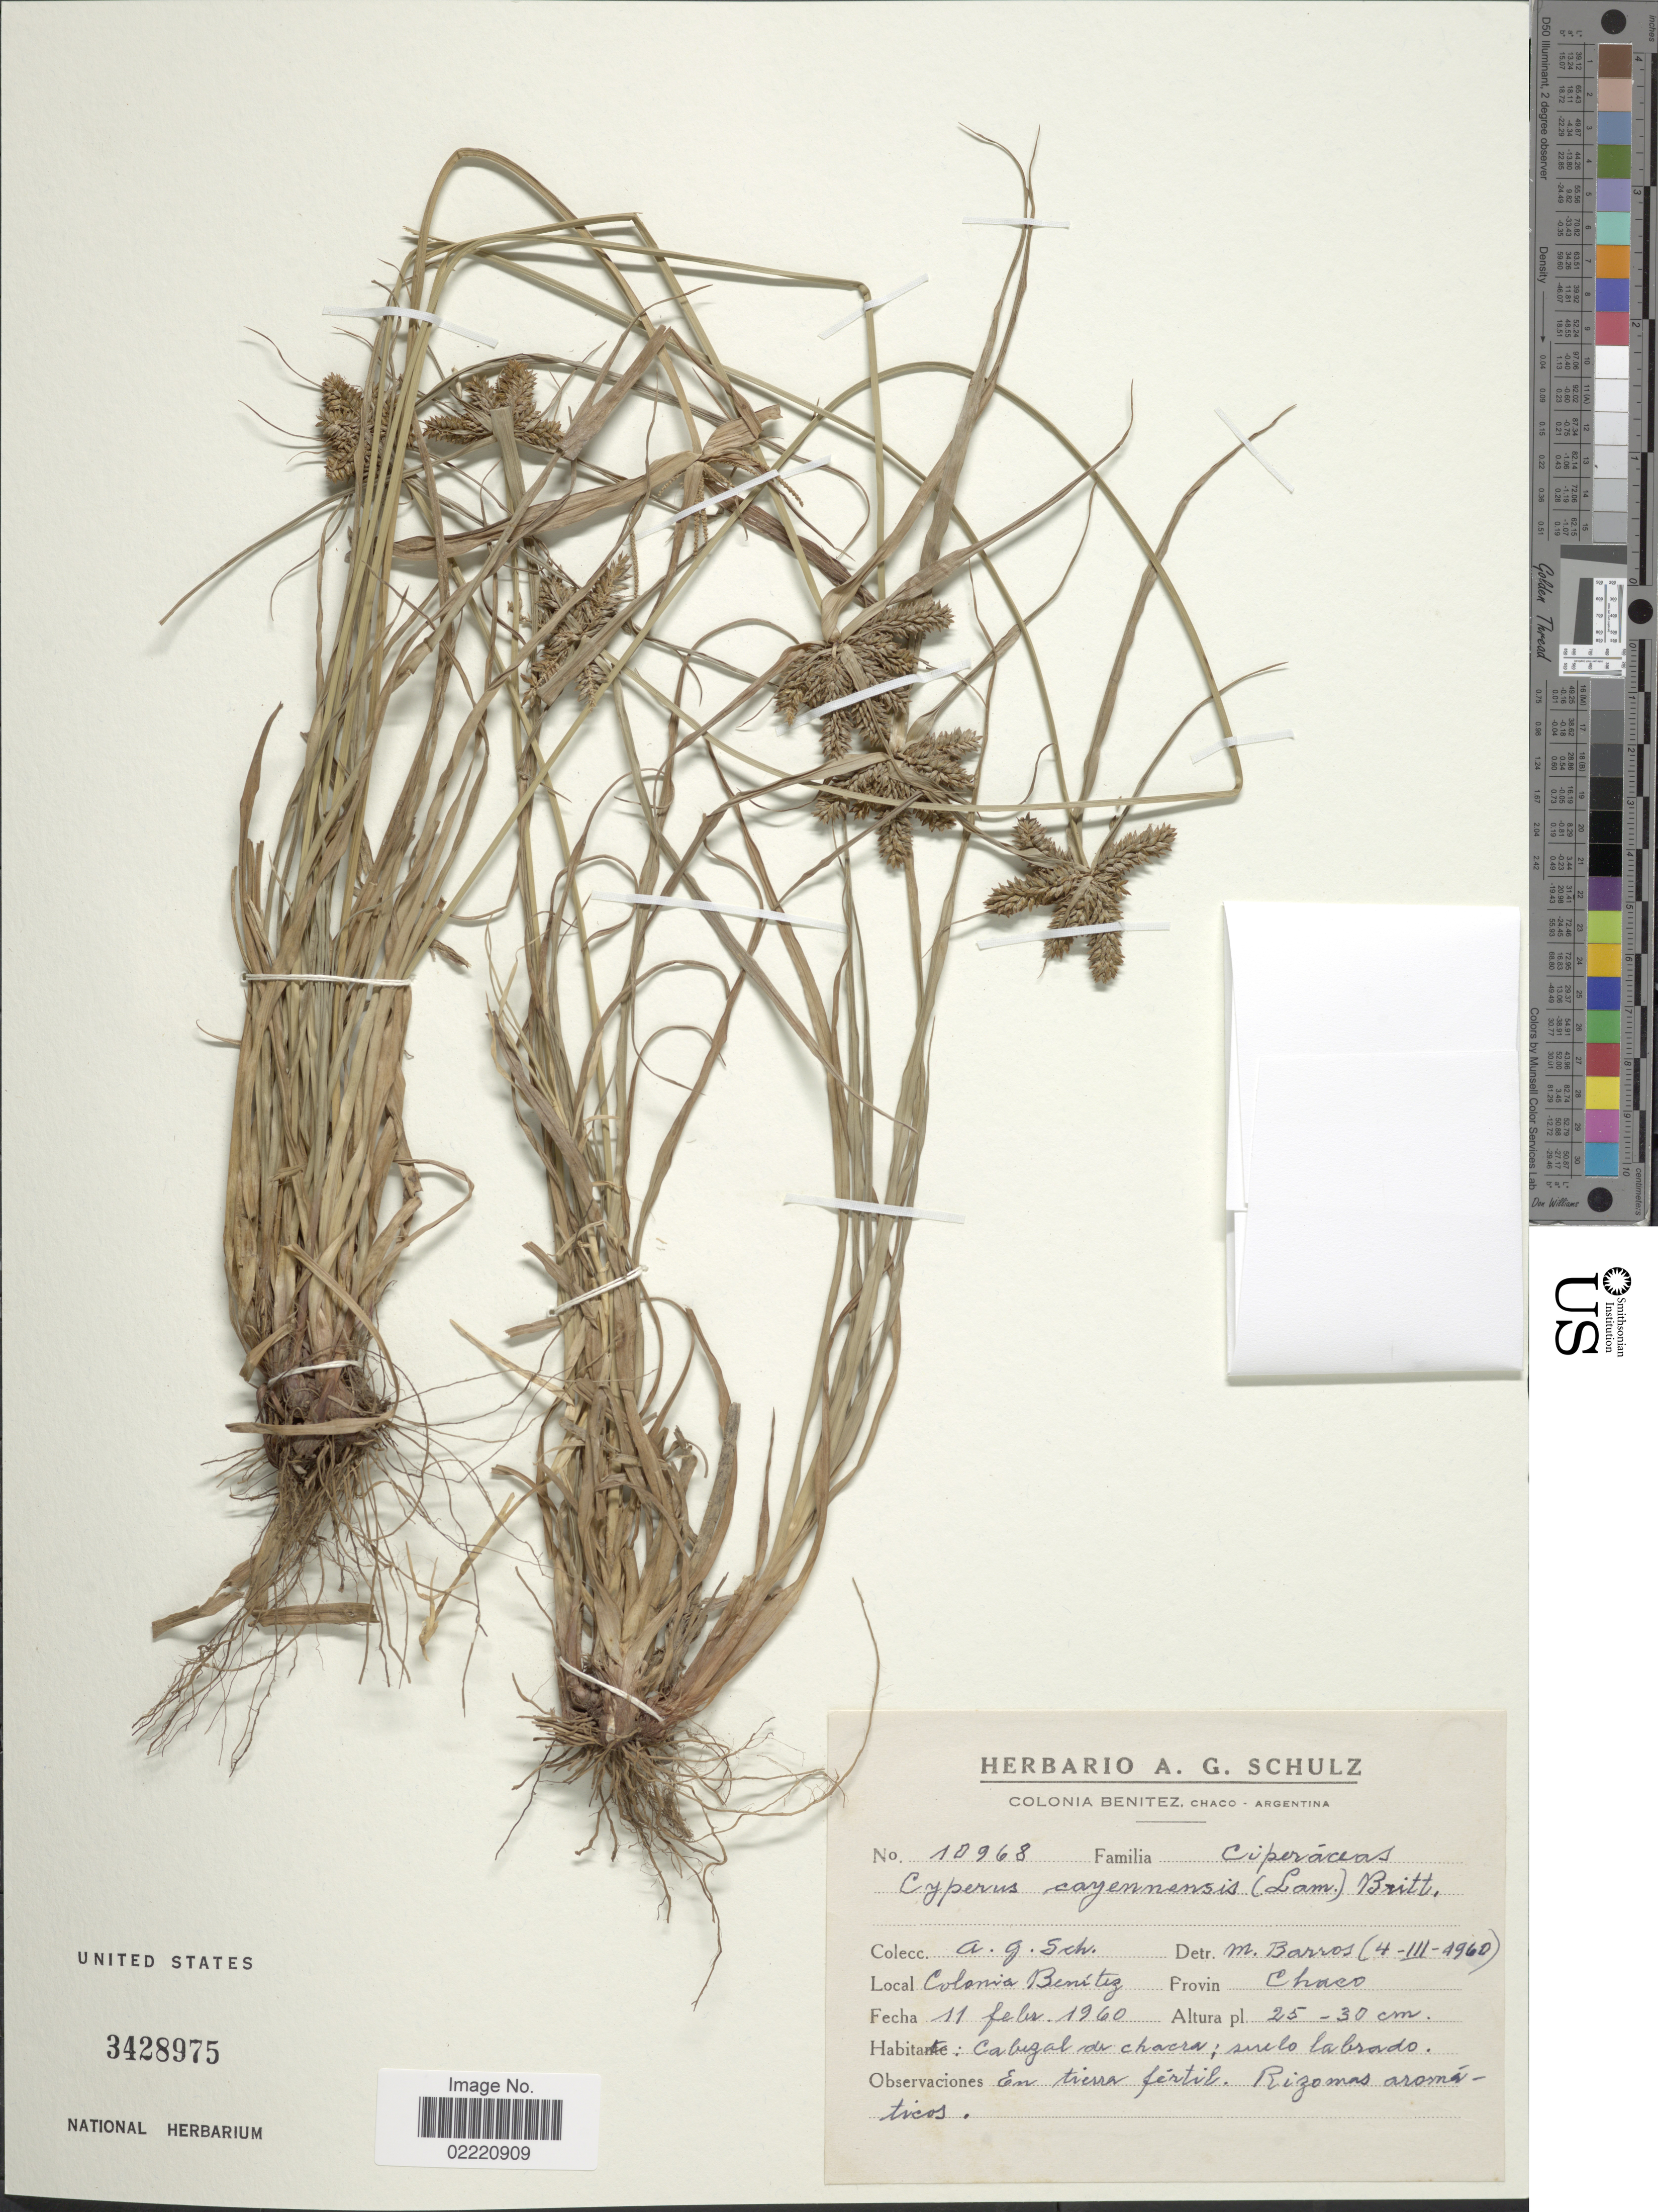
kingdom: Plantae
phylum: Tracheophyta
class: Liliopsida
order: Poales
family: Cyperaceae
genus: Cyperus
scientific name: Cyperus aggregatus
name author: (Willd.) Endl.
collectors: A. G. Schulz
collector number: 10968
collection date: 1960-02-11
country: Argentina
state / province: Chaco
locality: Colonia Benitez, Provin. Chaco.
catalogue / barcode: US 3428975